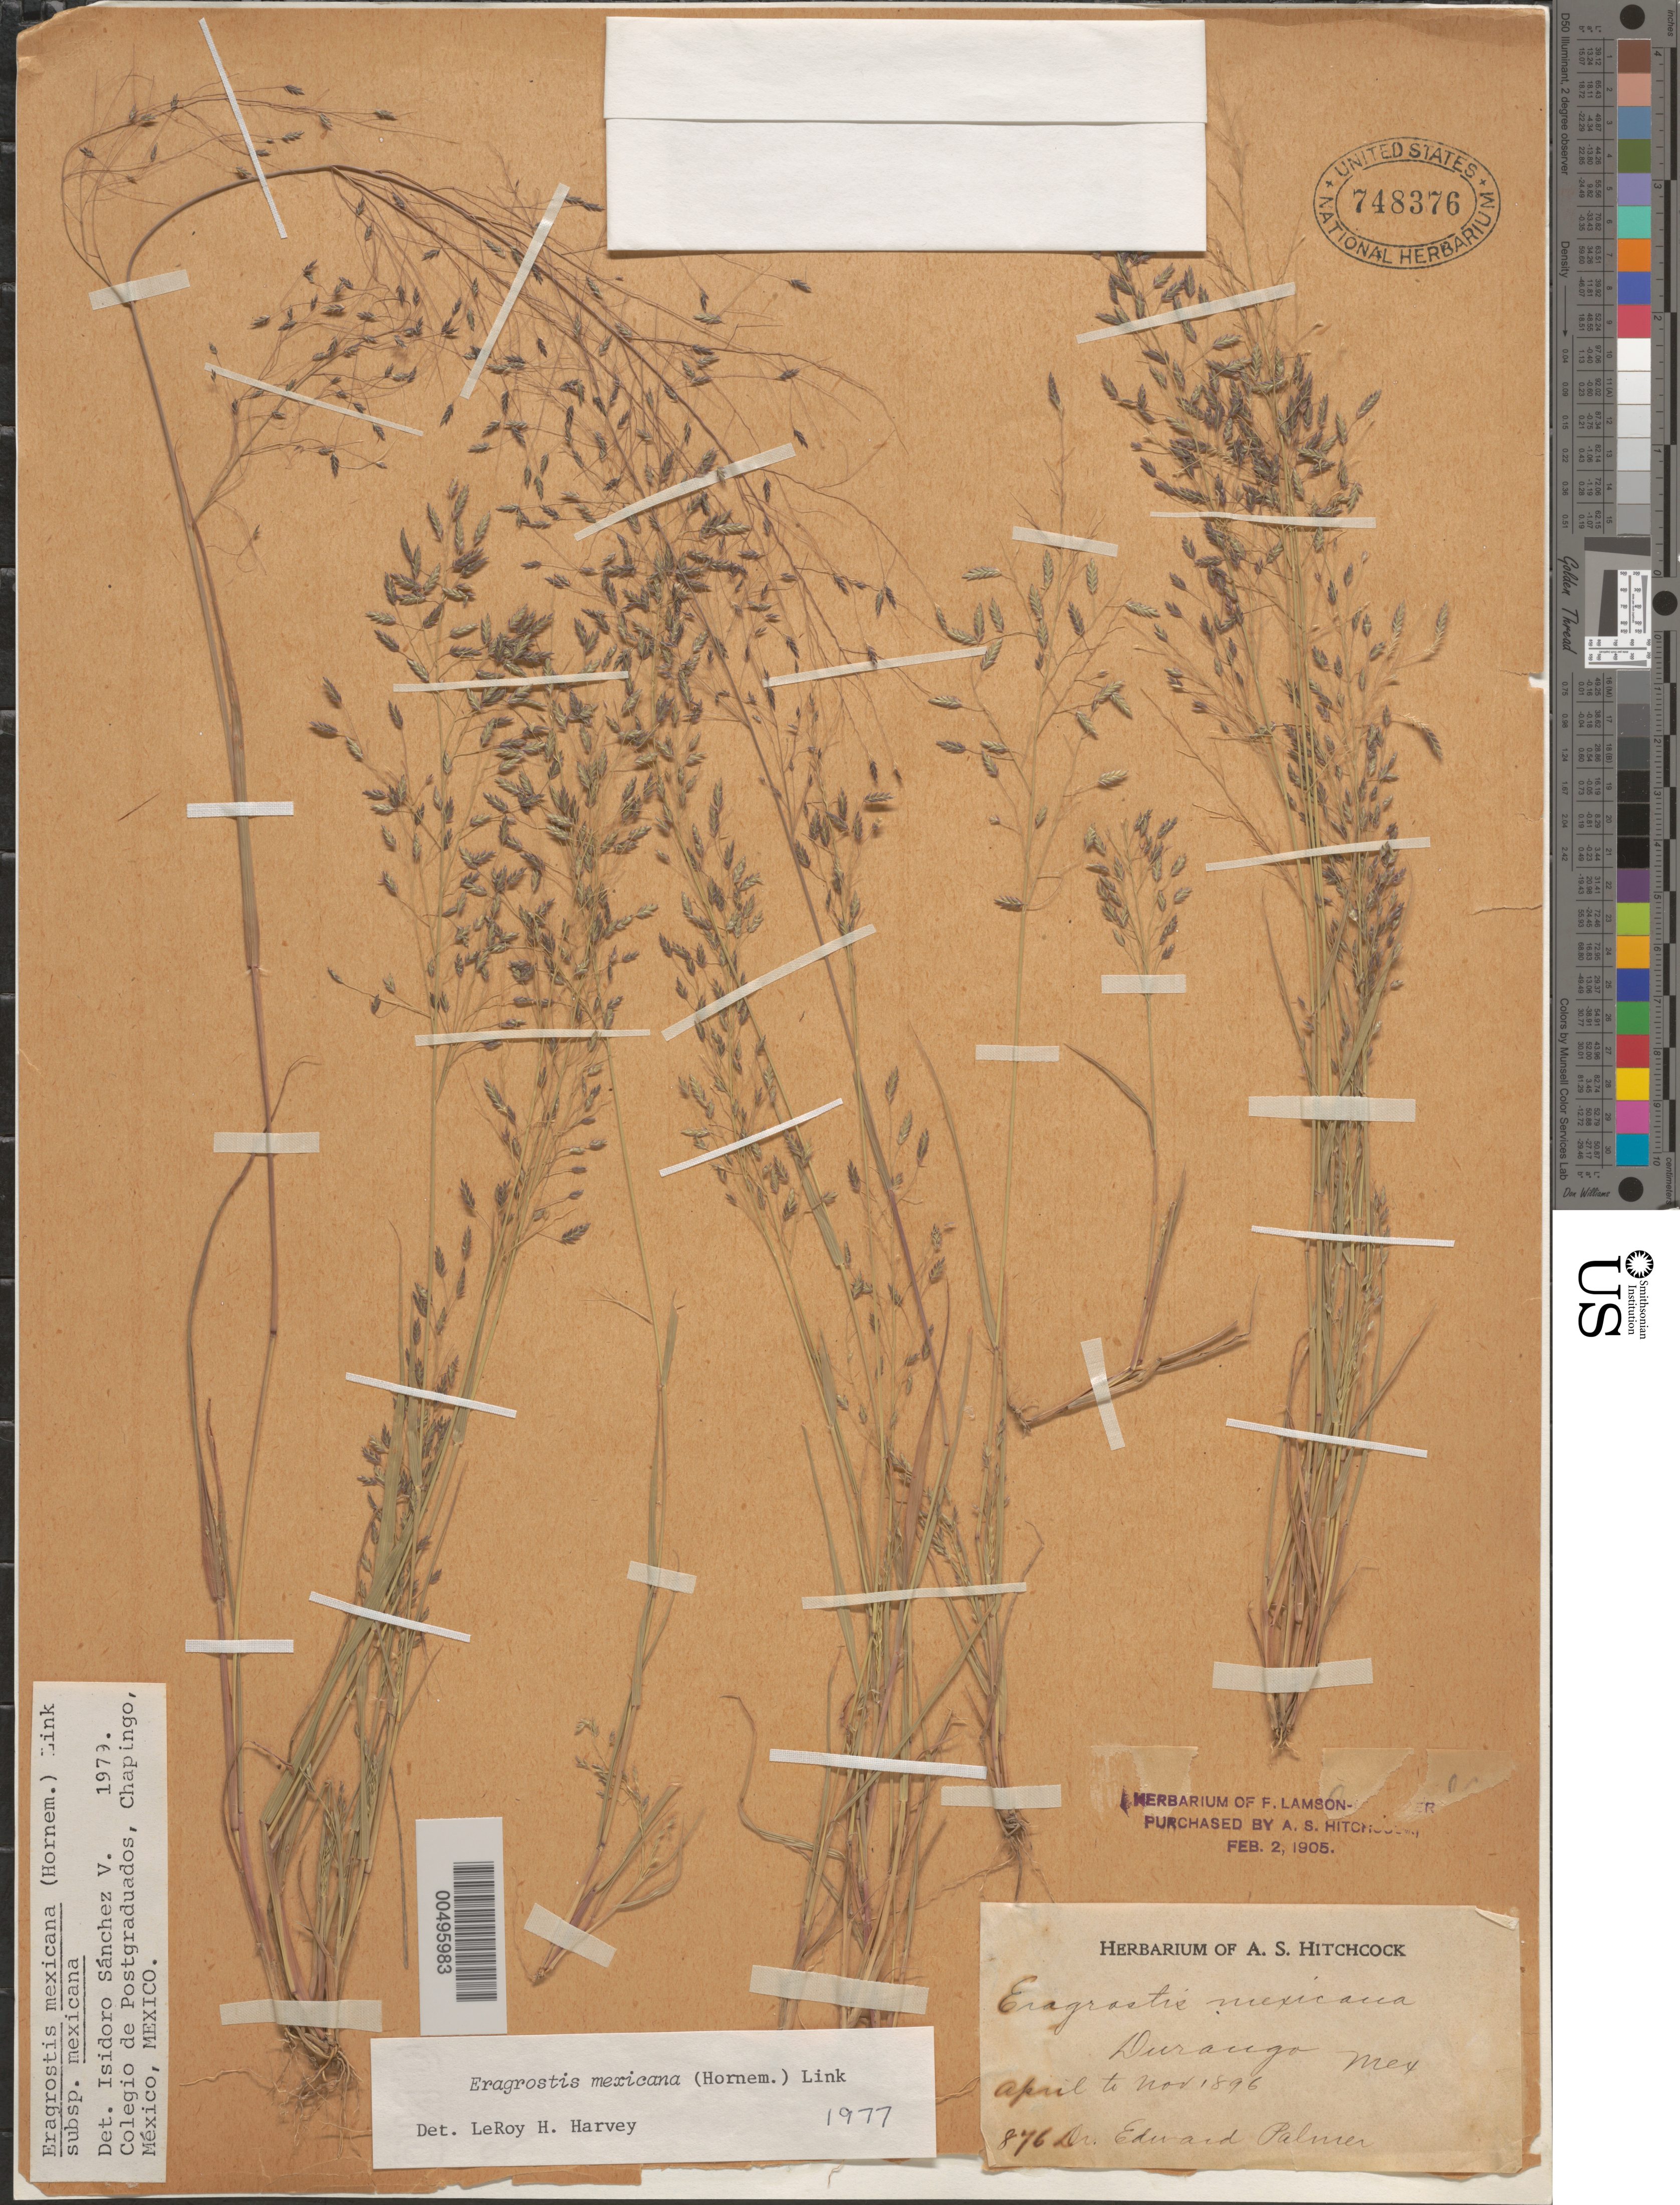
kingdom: Plantae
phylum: Tracheophyta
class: Liliopsida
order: Poales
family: Poaceae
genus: Eragrostis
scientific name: Eragrostis mexicana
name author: (Hornem.) Link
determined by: Sánchez Vega, I. M.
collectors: E. Palmer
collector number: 876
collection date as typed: Apr 1896 to Nov 1896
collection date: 1896-04/1896-11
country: Mexico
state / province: Durango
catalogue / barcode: US 748376